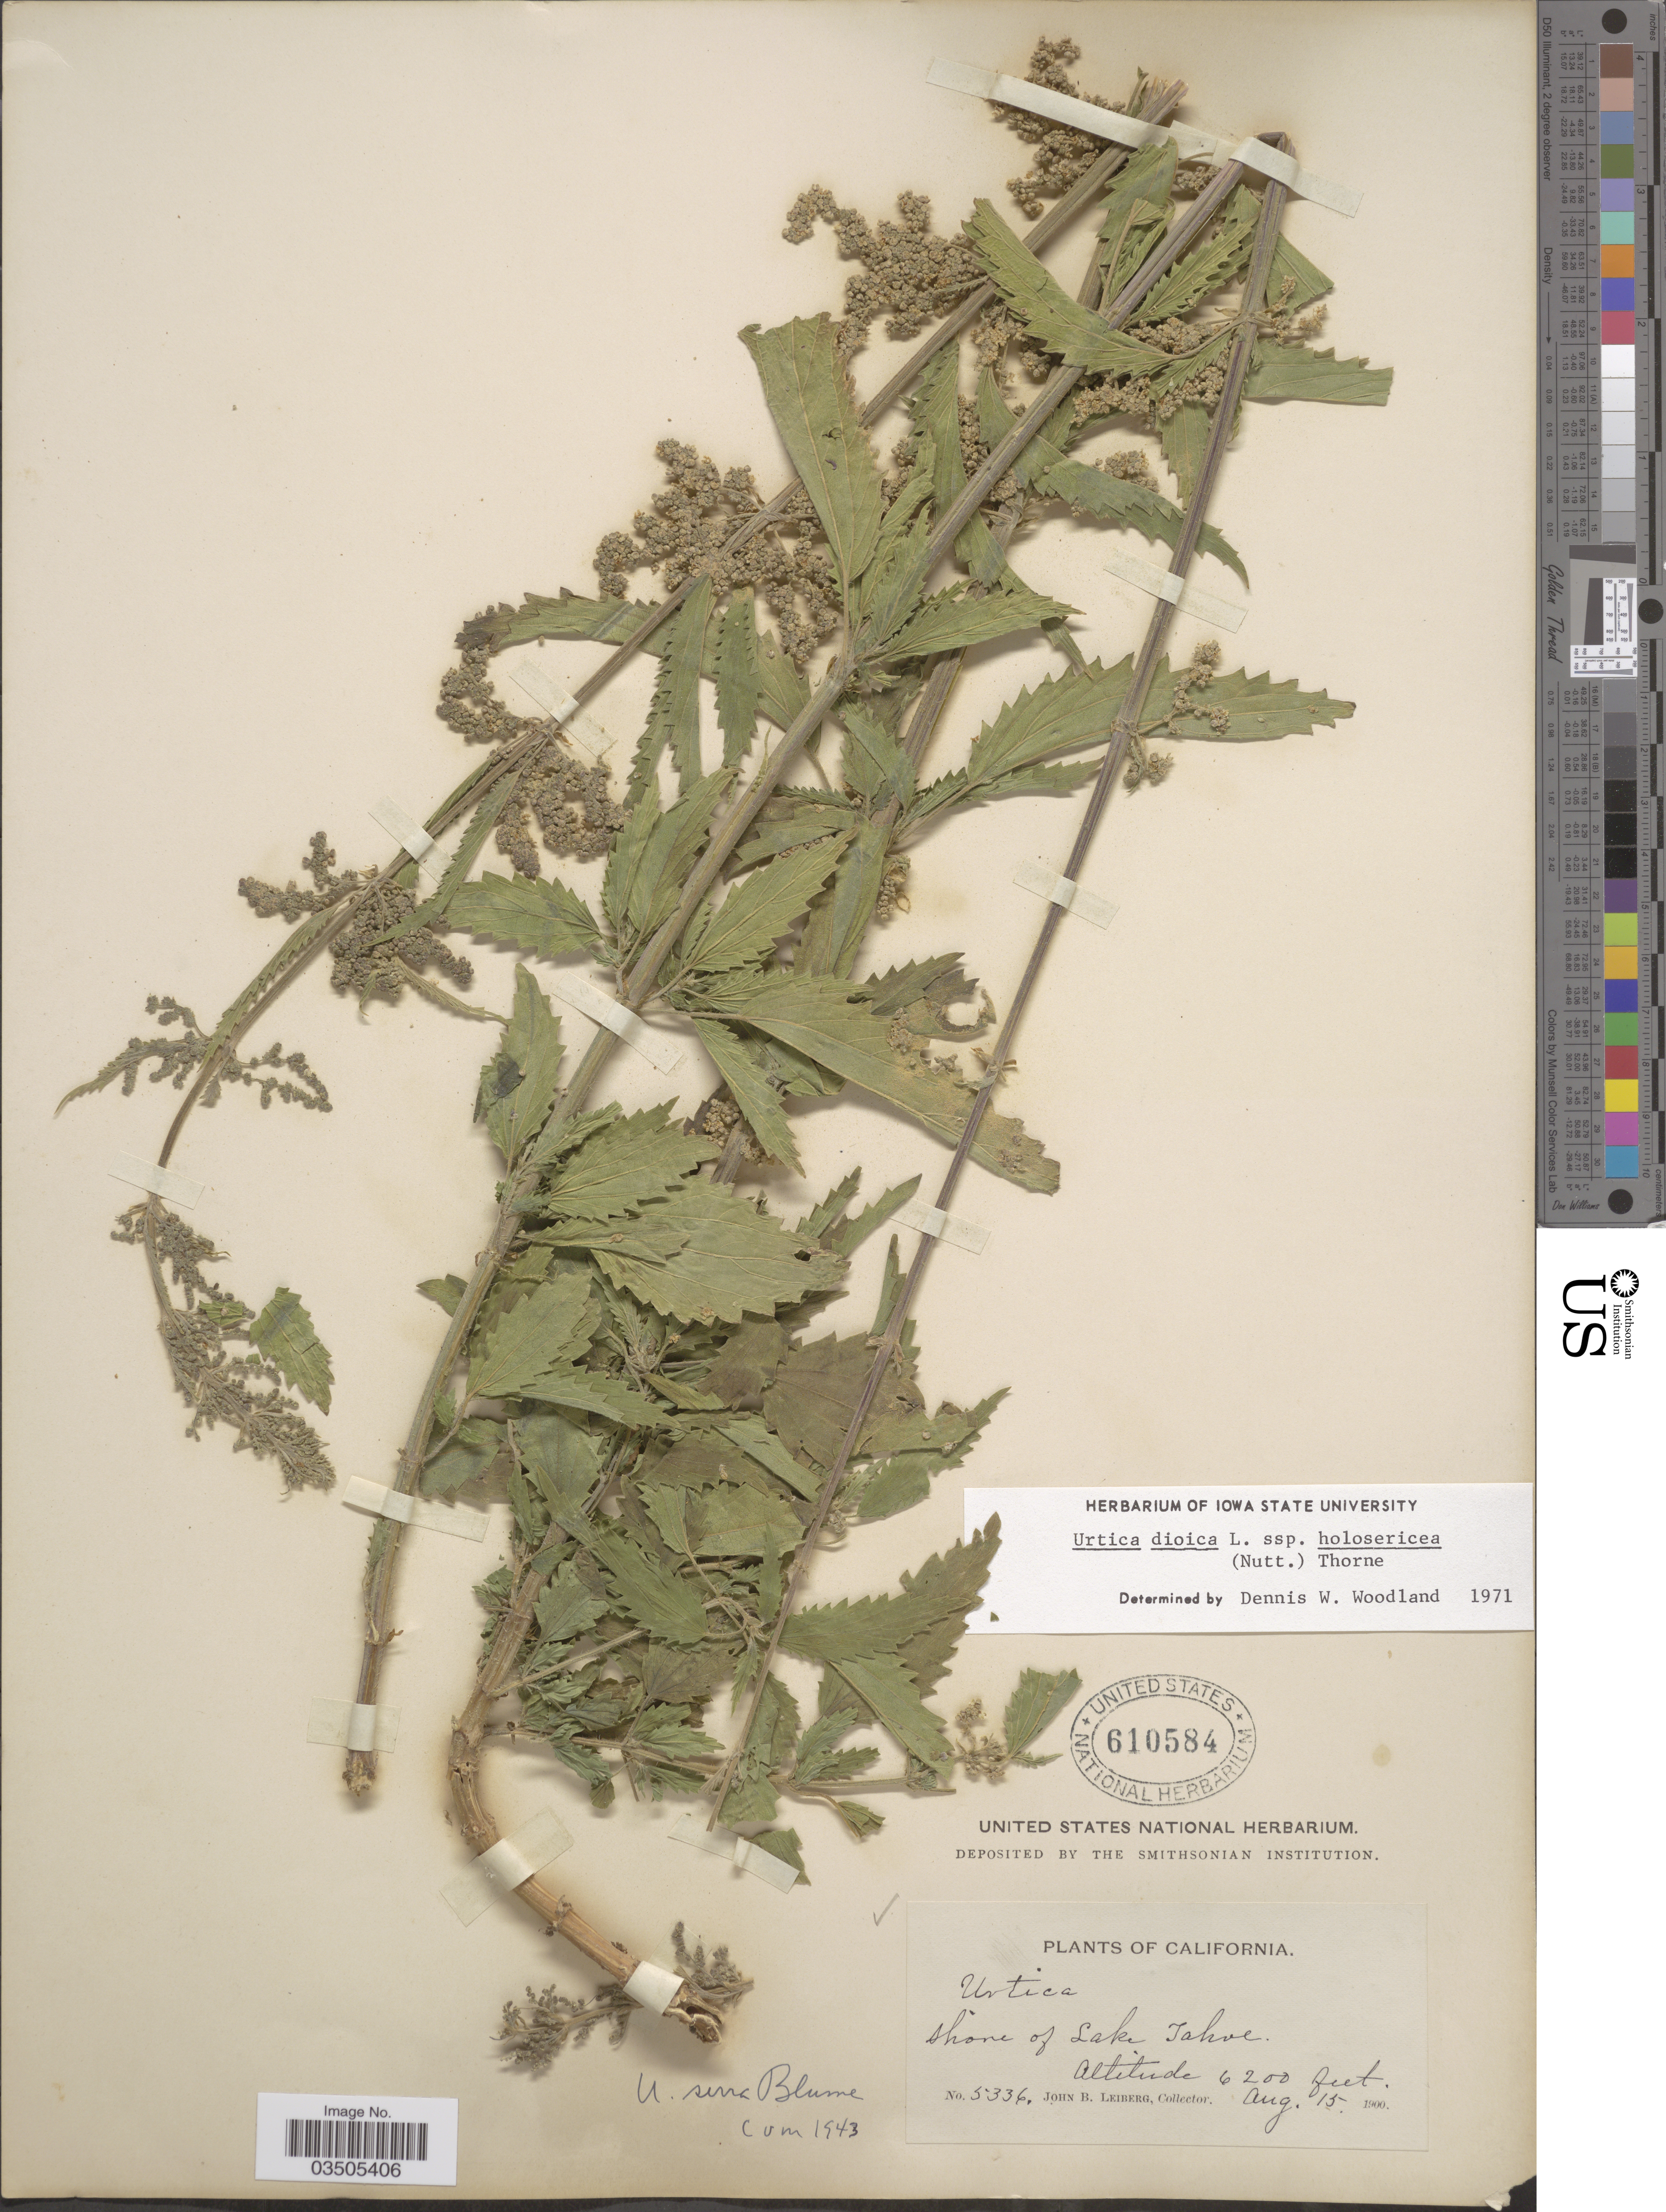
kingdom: Plantae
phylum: Tracheophyta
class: Magnoliopsida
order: Rosales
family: Urticaceae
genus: Urtica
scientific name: Urtica dioica subsp. holosericea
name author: (Nutt.) Thorne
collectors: J. B. Leiberg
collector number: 5336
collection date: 1900-08-15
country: United States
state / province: California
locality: Shore of Lake Tahoe.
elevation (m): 1890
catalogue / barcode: US 610584